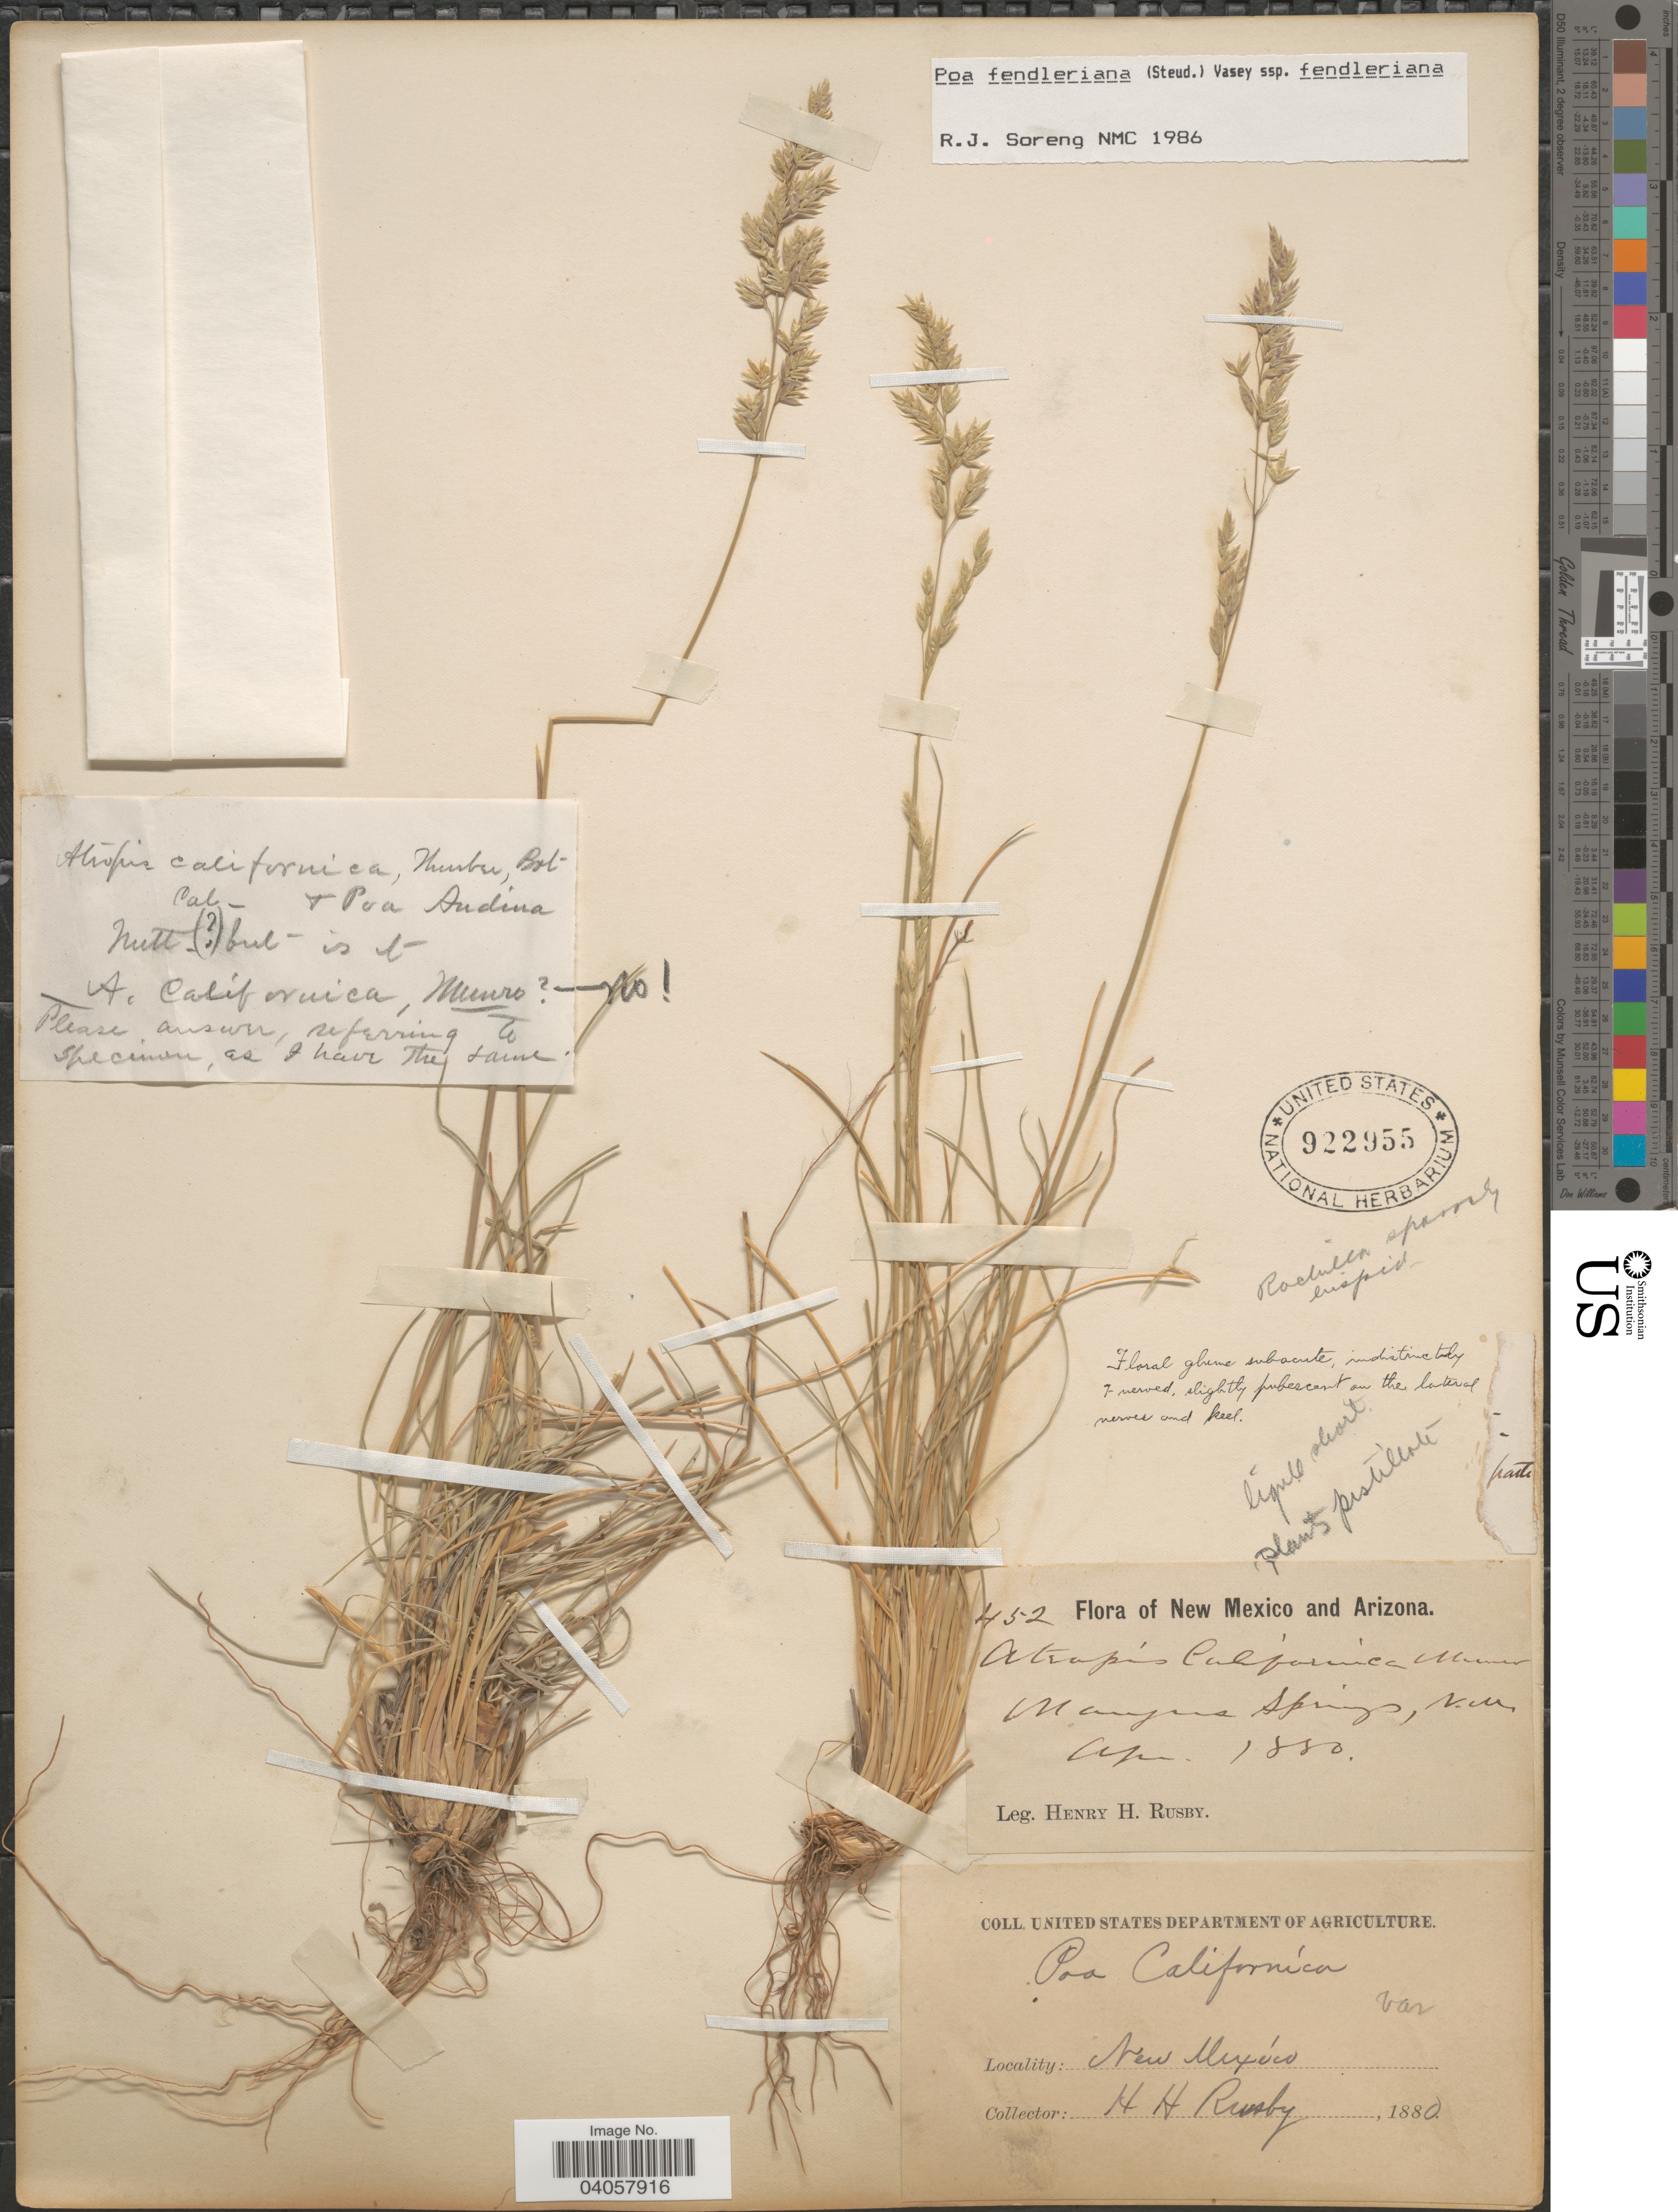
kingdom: Plantae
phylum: Tracheophyta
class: Liliopsida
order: Poales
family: Poaceae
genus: Poa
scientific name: Poa fendleriana subsp. fendleriana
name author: (Steud.) Vasey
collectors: H. H. Rusby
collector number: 452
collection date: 1880-04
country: United States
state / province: New Mexico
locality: Mangas Springs.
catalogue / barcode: US 922955